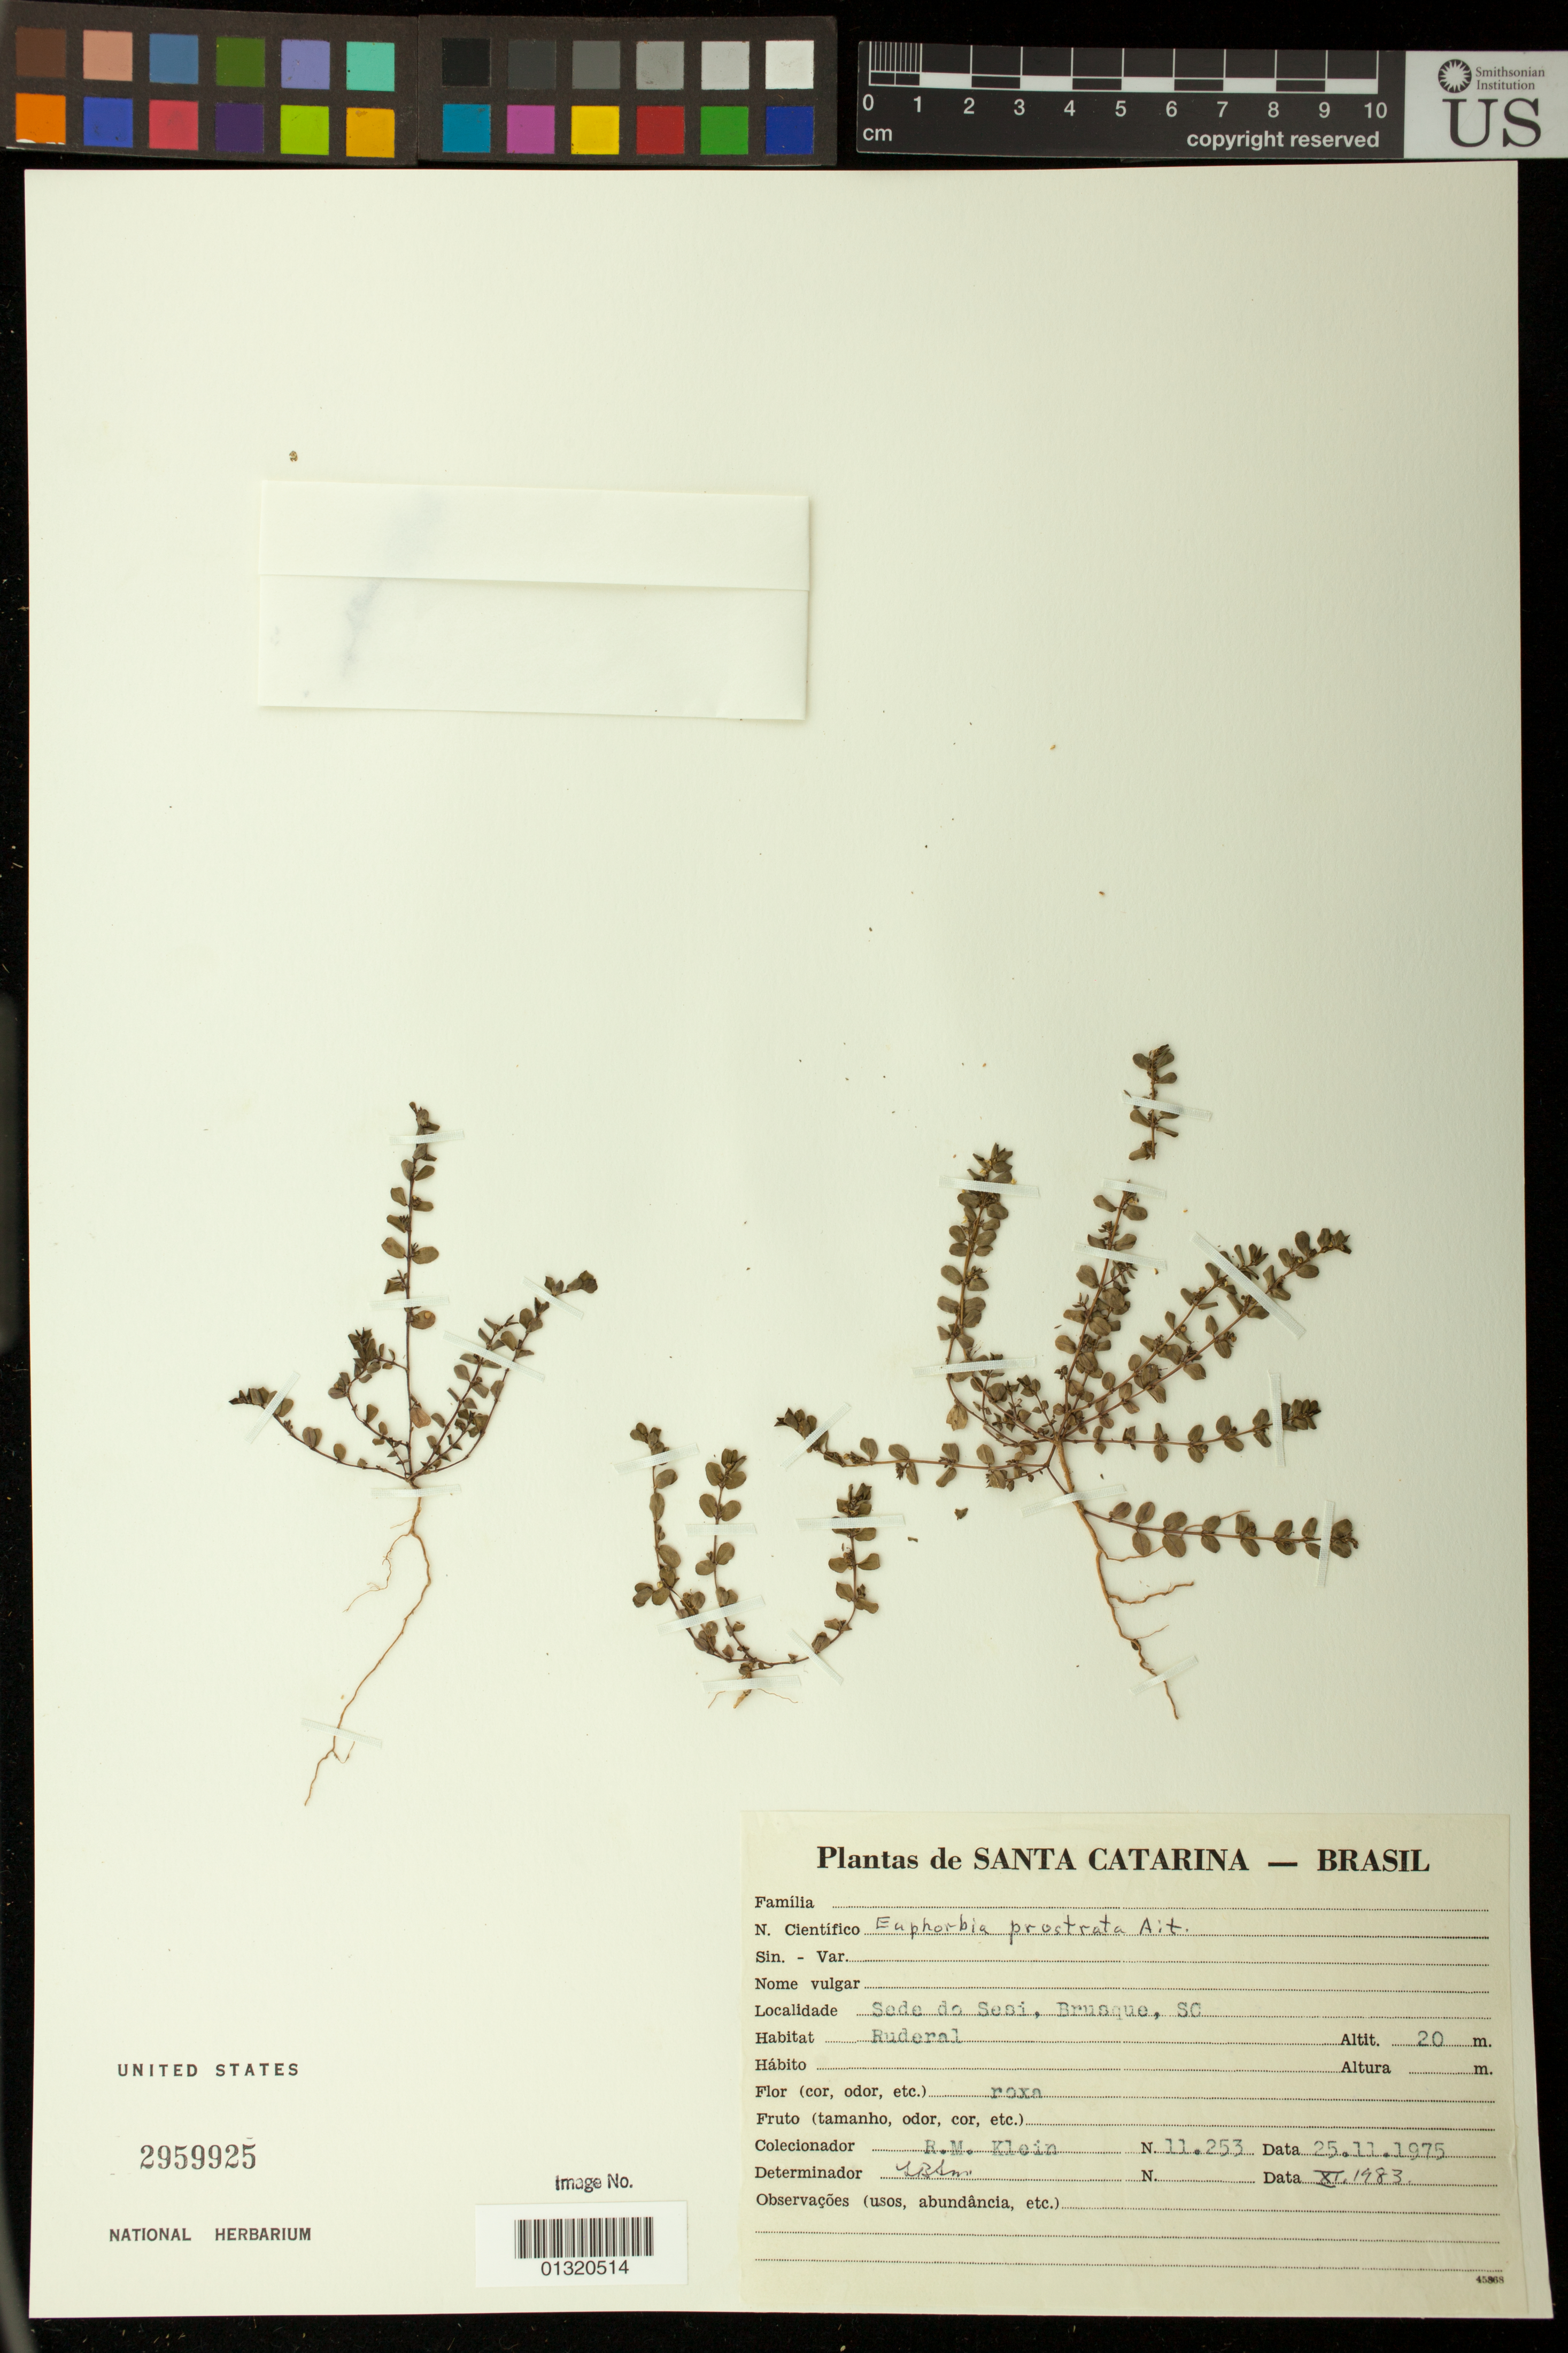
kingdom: Plantae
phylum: Tracheophyta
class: Magnoliopsida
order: Malpighiales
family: Euphorbiaceae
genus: Euphorbia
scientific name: Euphorbia prostrata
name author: Aiton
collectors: R. M. Klein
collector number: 11253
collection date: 1975-11-25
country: Brazil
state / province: Santa Catarina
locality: Sede do Sesi, Brusque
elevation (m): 20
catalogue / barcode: US 2959925